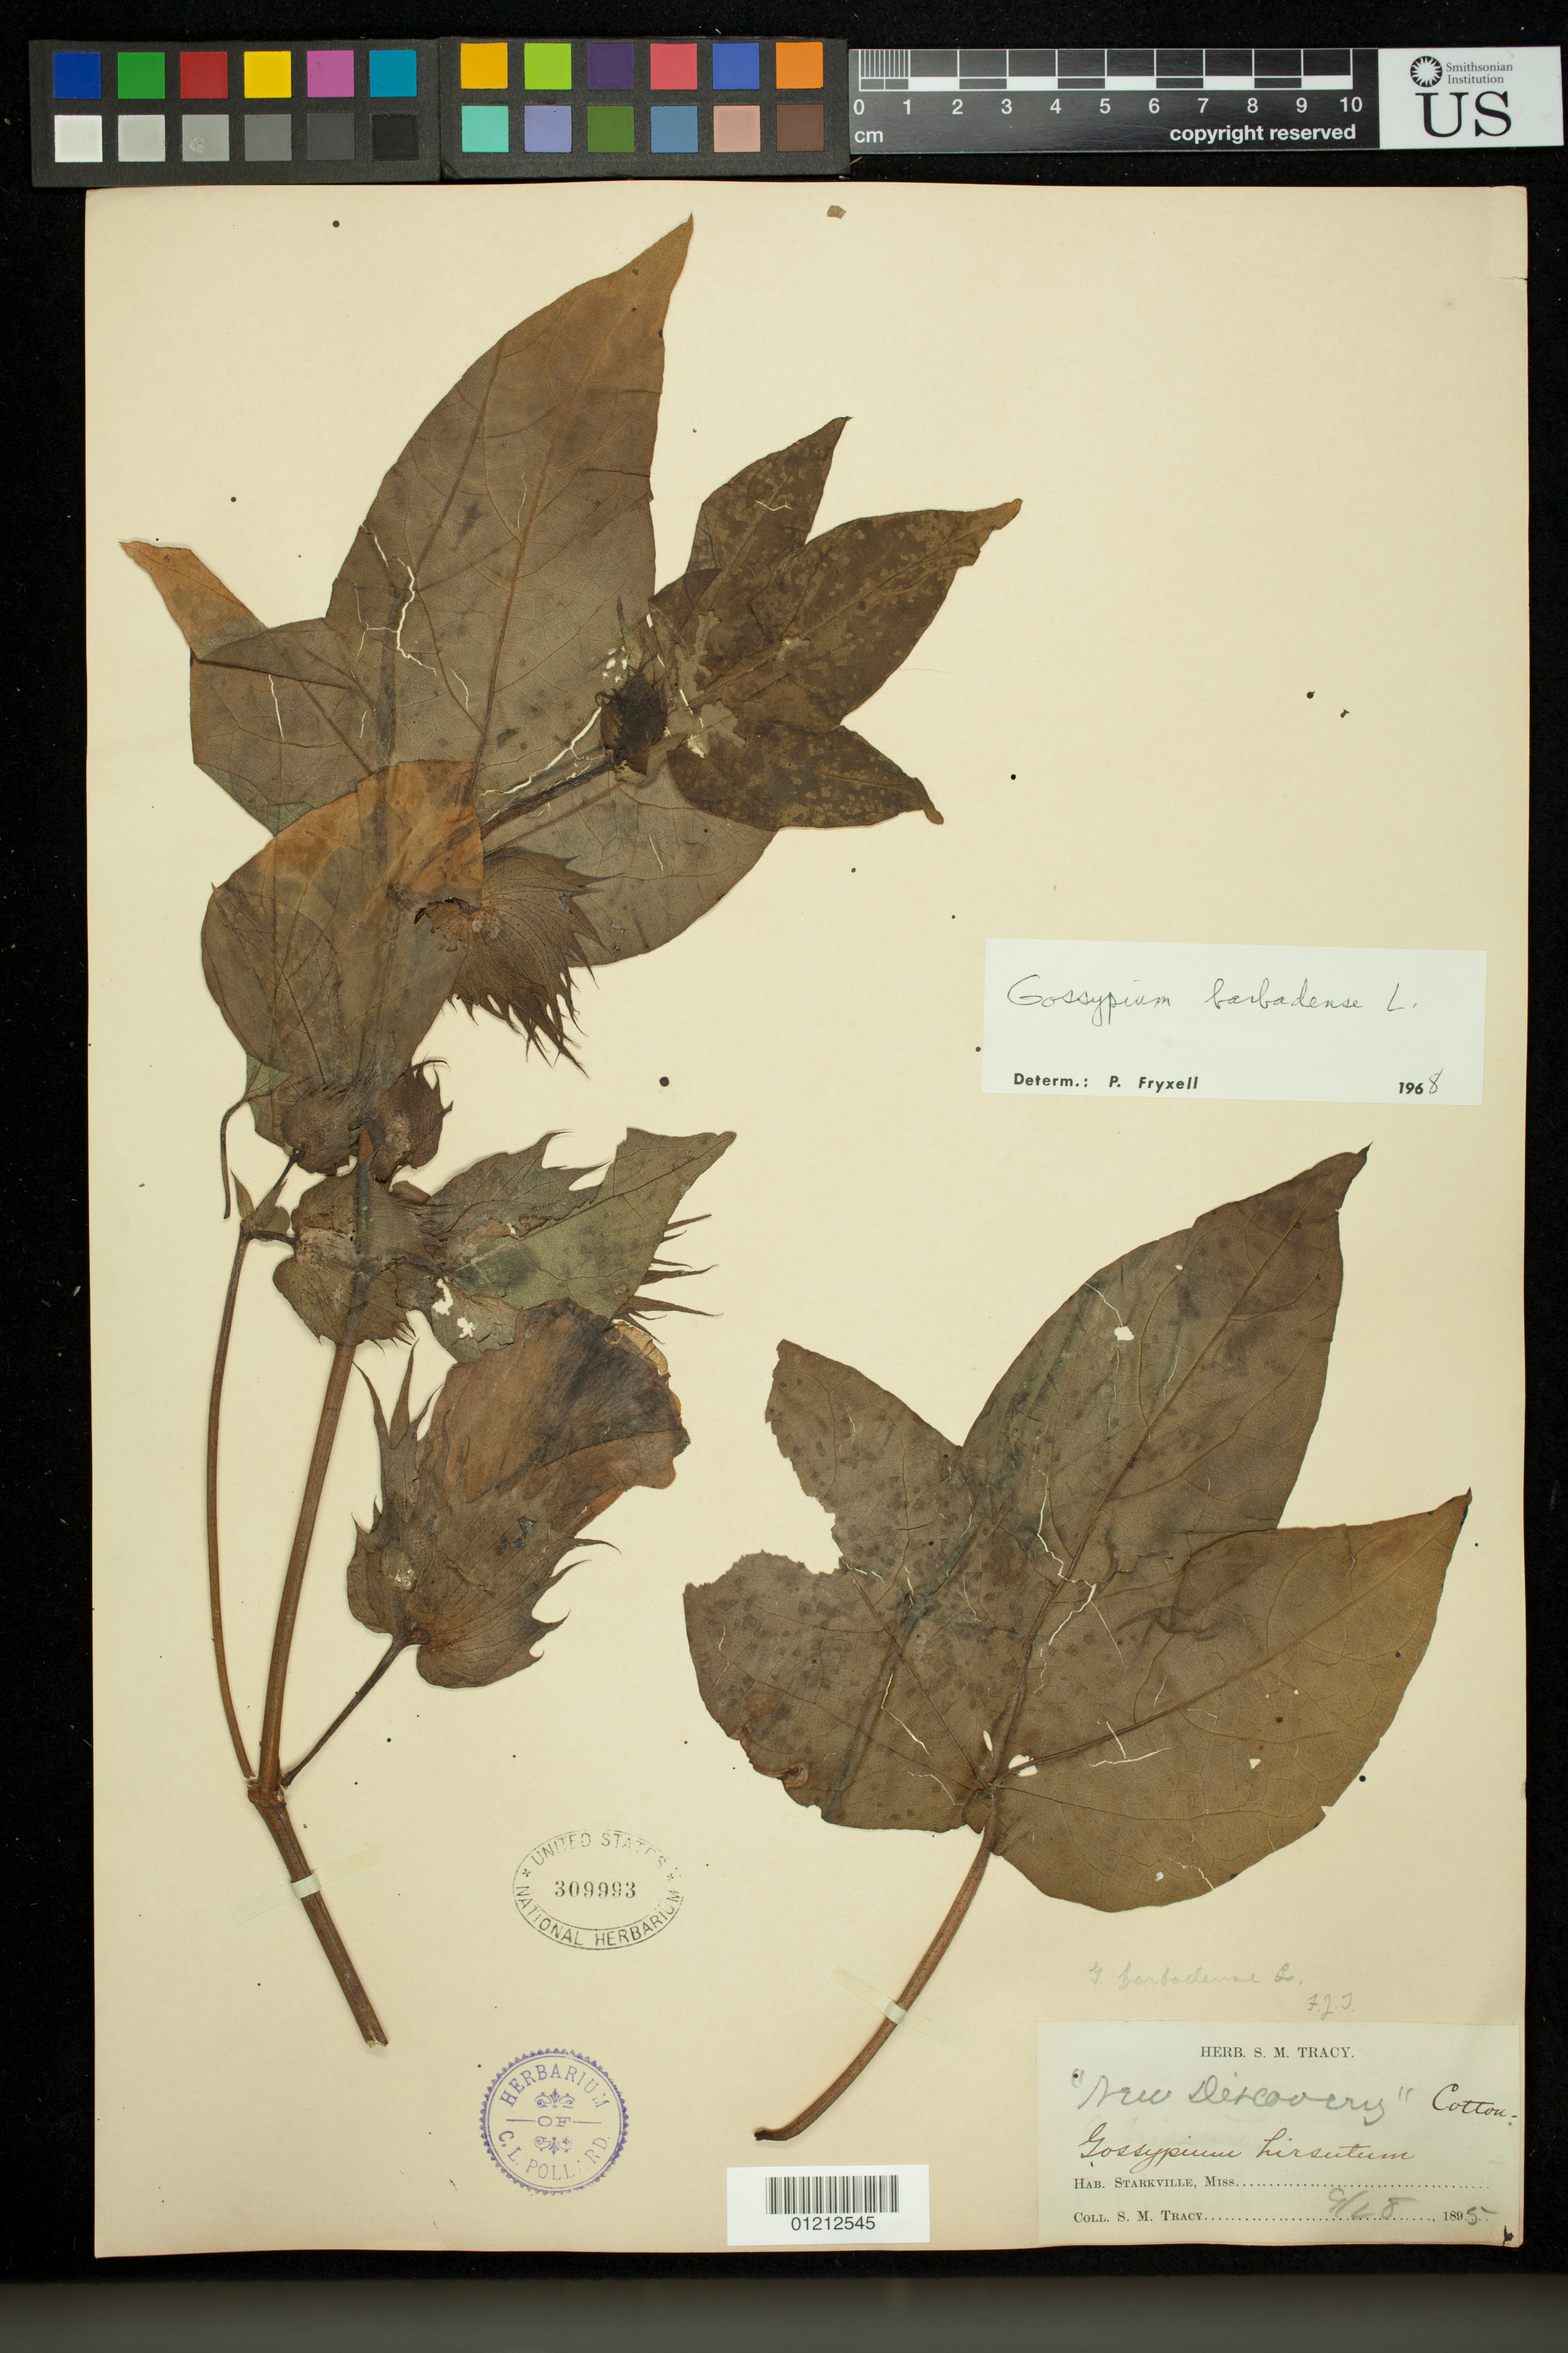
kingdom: Plantae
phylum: Tracheophyta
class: Magnoliopsida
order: Malvales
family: Malvaceae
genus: Gossypium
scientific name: Gossypium barbadense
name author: L.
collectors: S. M. Tracy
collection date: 1895-09-28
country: United States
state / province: Mississippi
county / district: Oktibbeha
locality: Starkville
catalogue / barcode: US 309993